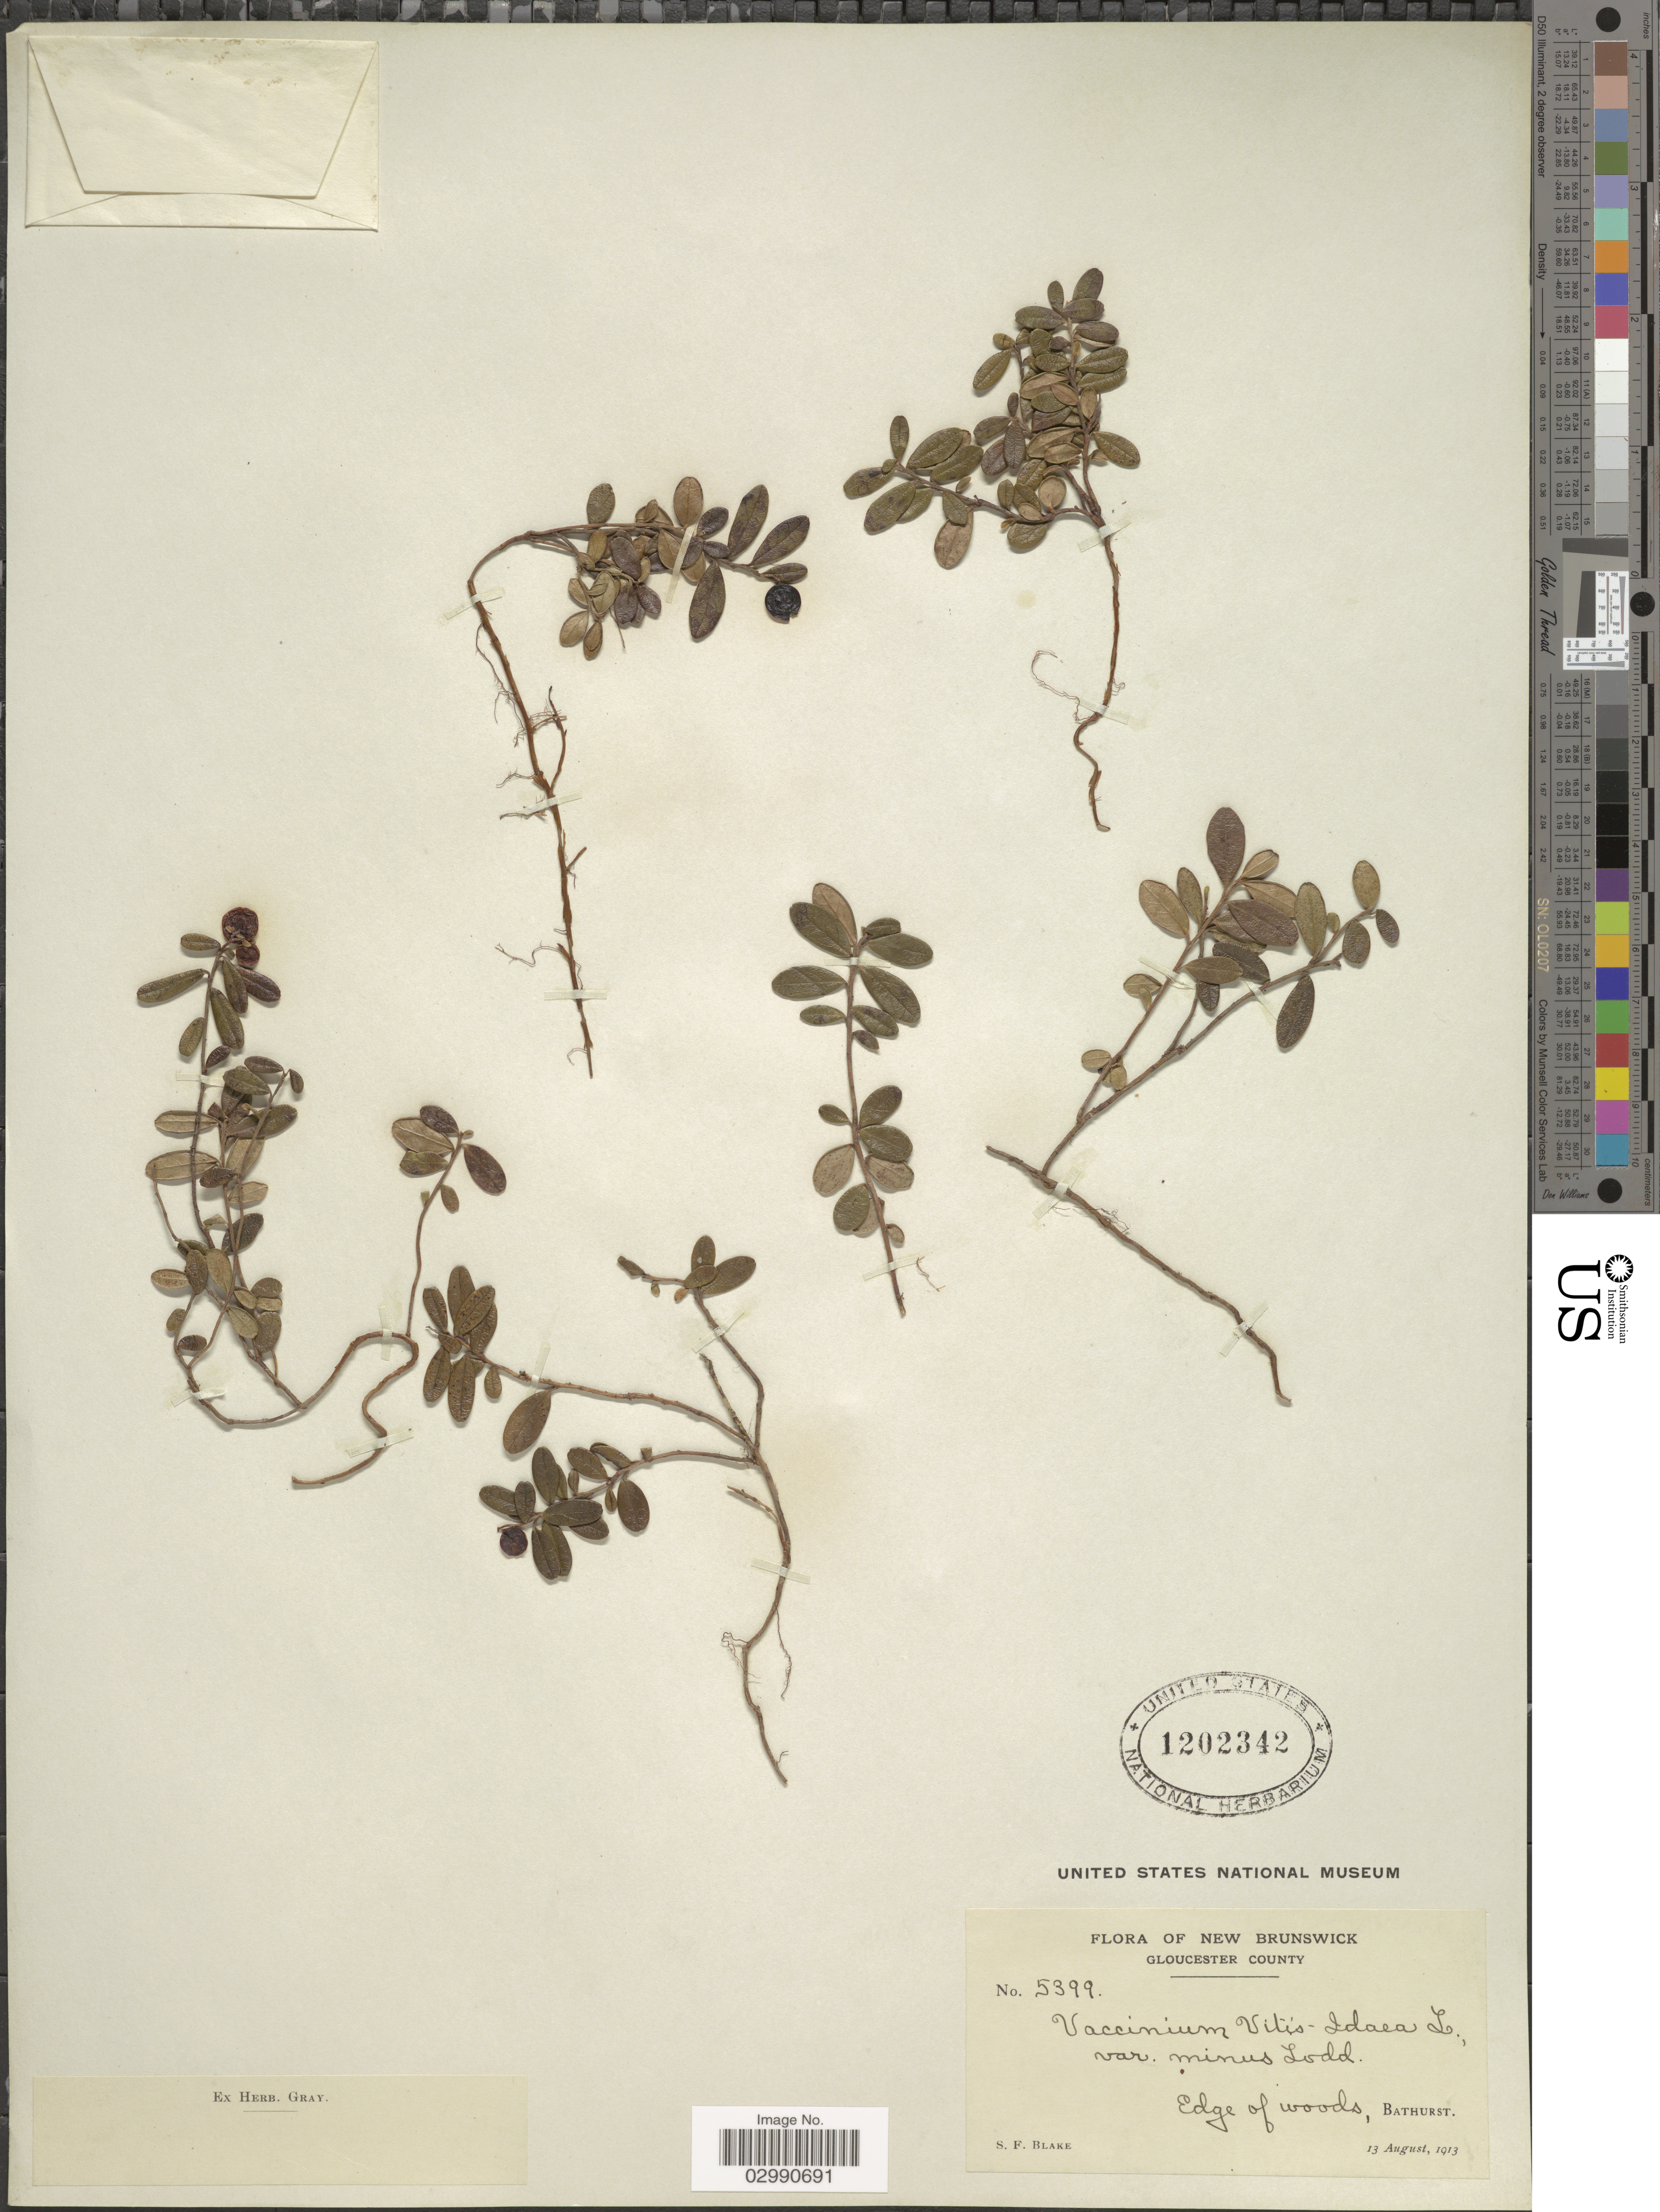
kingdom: Plantae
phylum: Tracheophyta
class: Magnoliopsida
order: Ericales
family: Ericaceae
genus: Vaccinium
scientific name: Vaccinium vitis-idaea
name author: L.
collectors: S. Blake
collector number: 5399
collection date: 1913-08-13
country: Canada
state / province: New Brunswick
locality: Gloucester County, Edge of woods, Bathurst.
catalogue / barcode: US 1202342